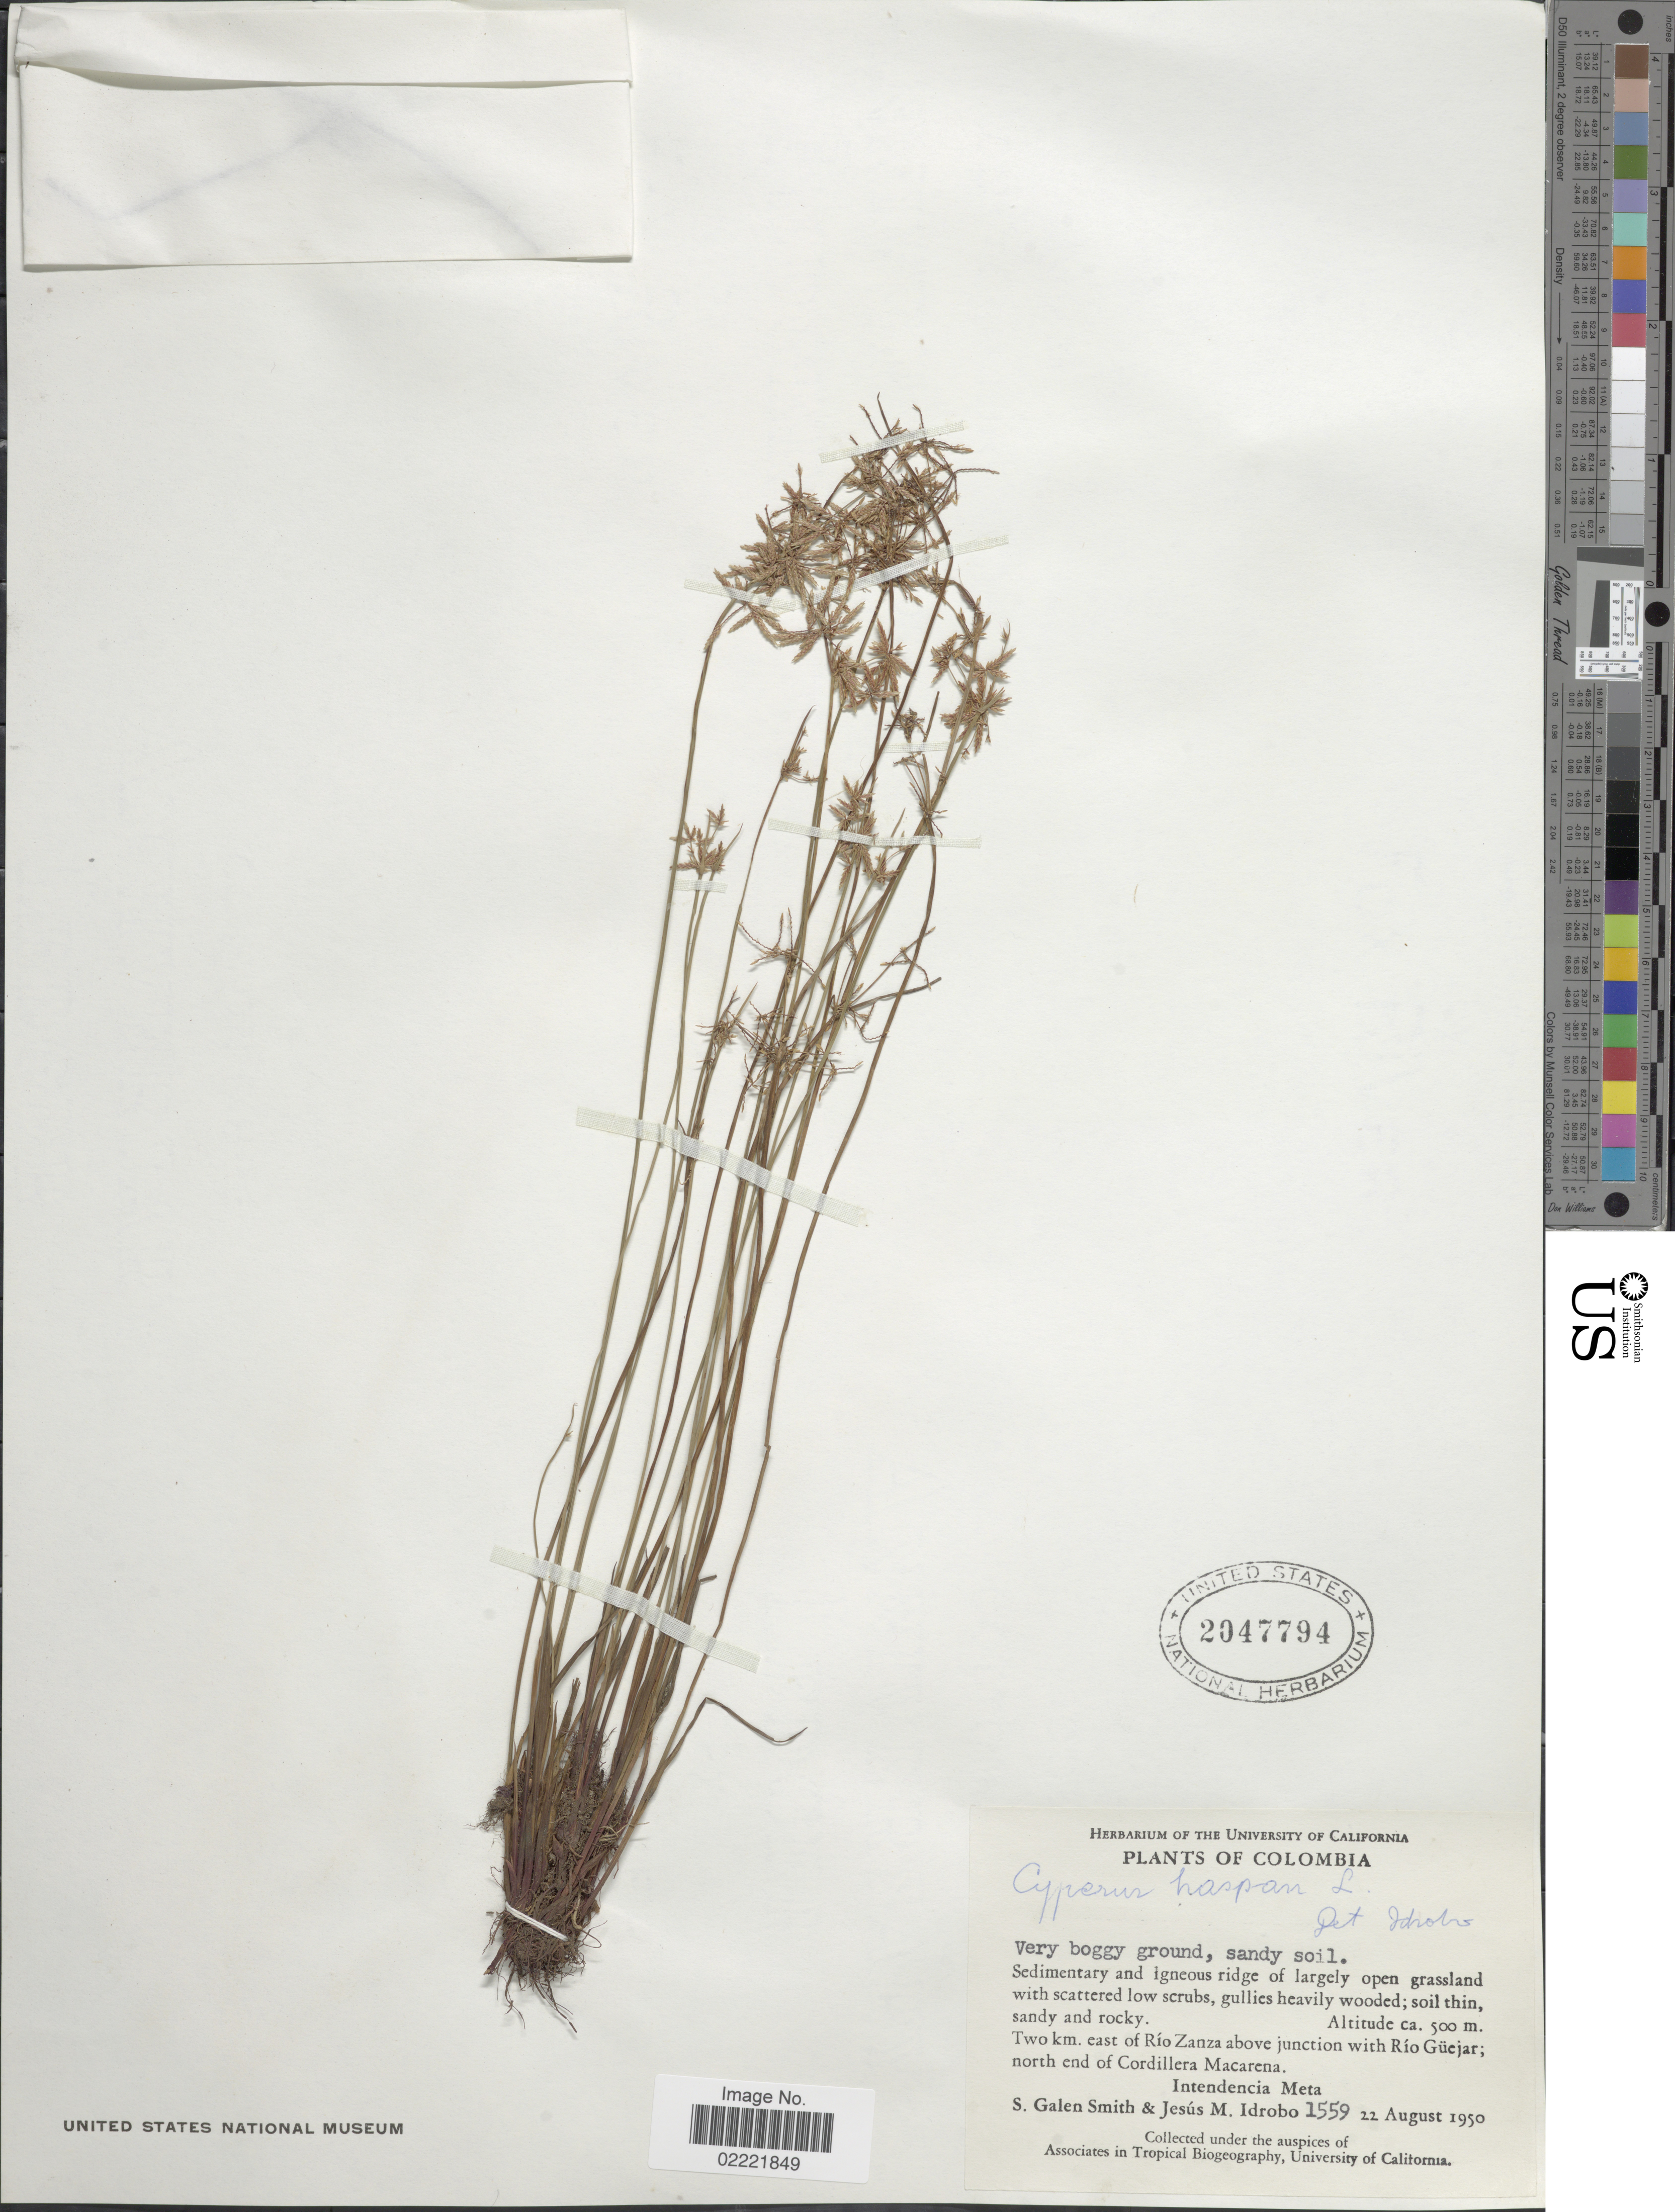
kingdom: Plantae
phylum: Tracheophyta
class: Liliopsida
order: Poales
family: Cyperaceae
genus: Cyperus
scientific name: Cyperus haspan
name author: L.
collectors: S. G. Smith & J. M. Idrobo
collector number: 1559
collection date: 1950-08-22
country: Colombia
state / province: Meta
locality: Verry boggy ground, open grassland, two km. east of Rio Zanza above junction with Rio Guejar, north end of Cordillera Macarena, Intendencia Meta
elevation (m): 500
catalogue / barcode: US 2047794